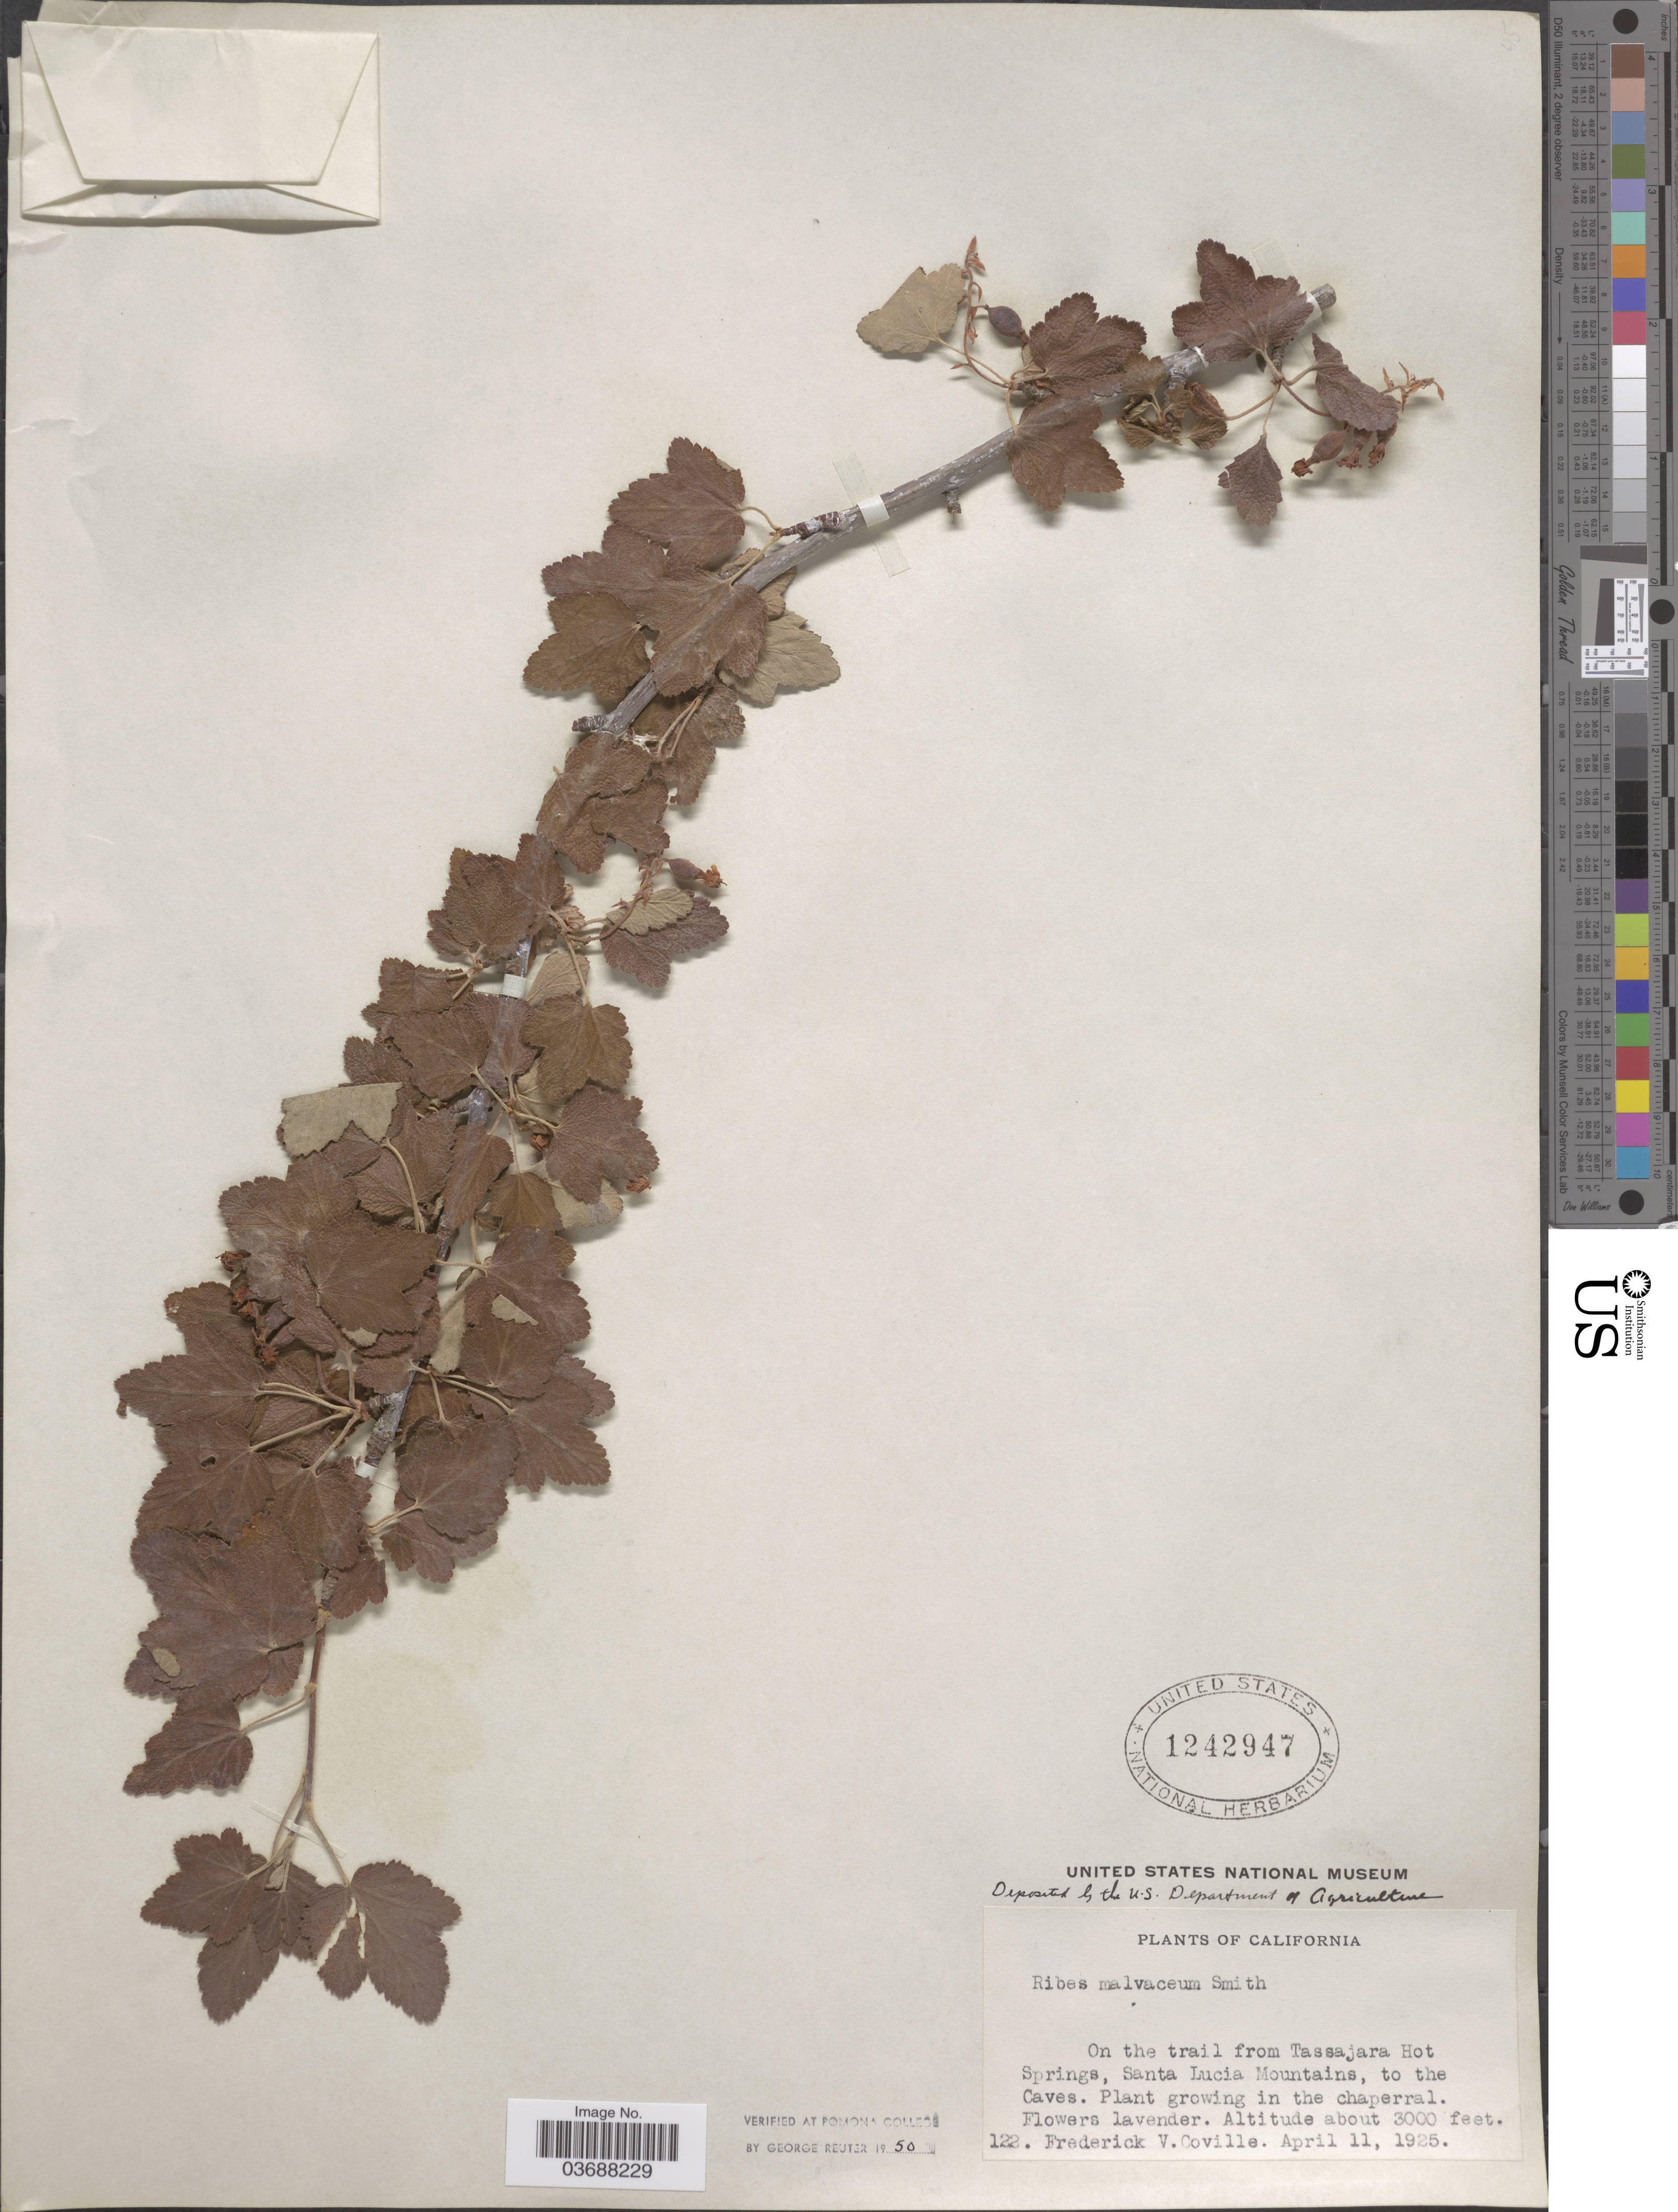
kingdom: Plantae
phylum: Tracheophyta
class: Magnoliopsida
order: Saxifragales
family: Grossulariaceae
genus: Ribes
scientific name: Ribes malvaceum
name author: Sm.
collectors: F. V. Coville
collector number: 122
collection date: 1925-04-11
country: United States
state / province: California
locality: On the trail from Tassajara Hot Springs, Santa Lucia Mountains, to the Caves.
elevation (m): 914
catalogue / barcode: US 1242947